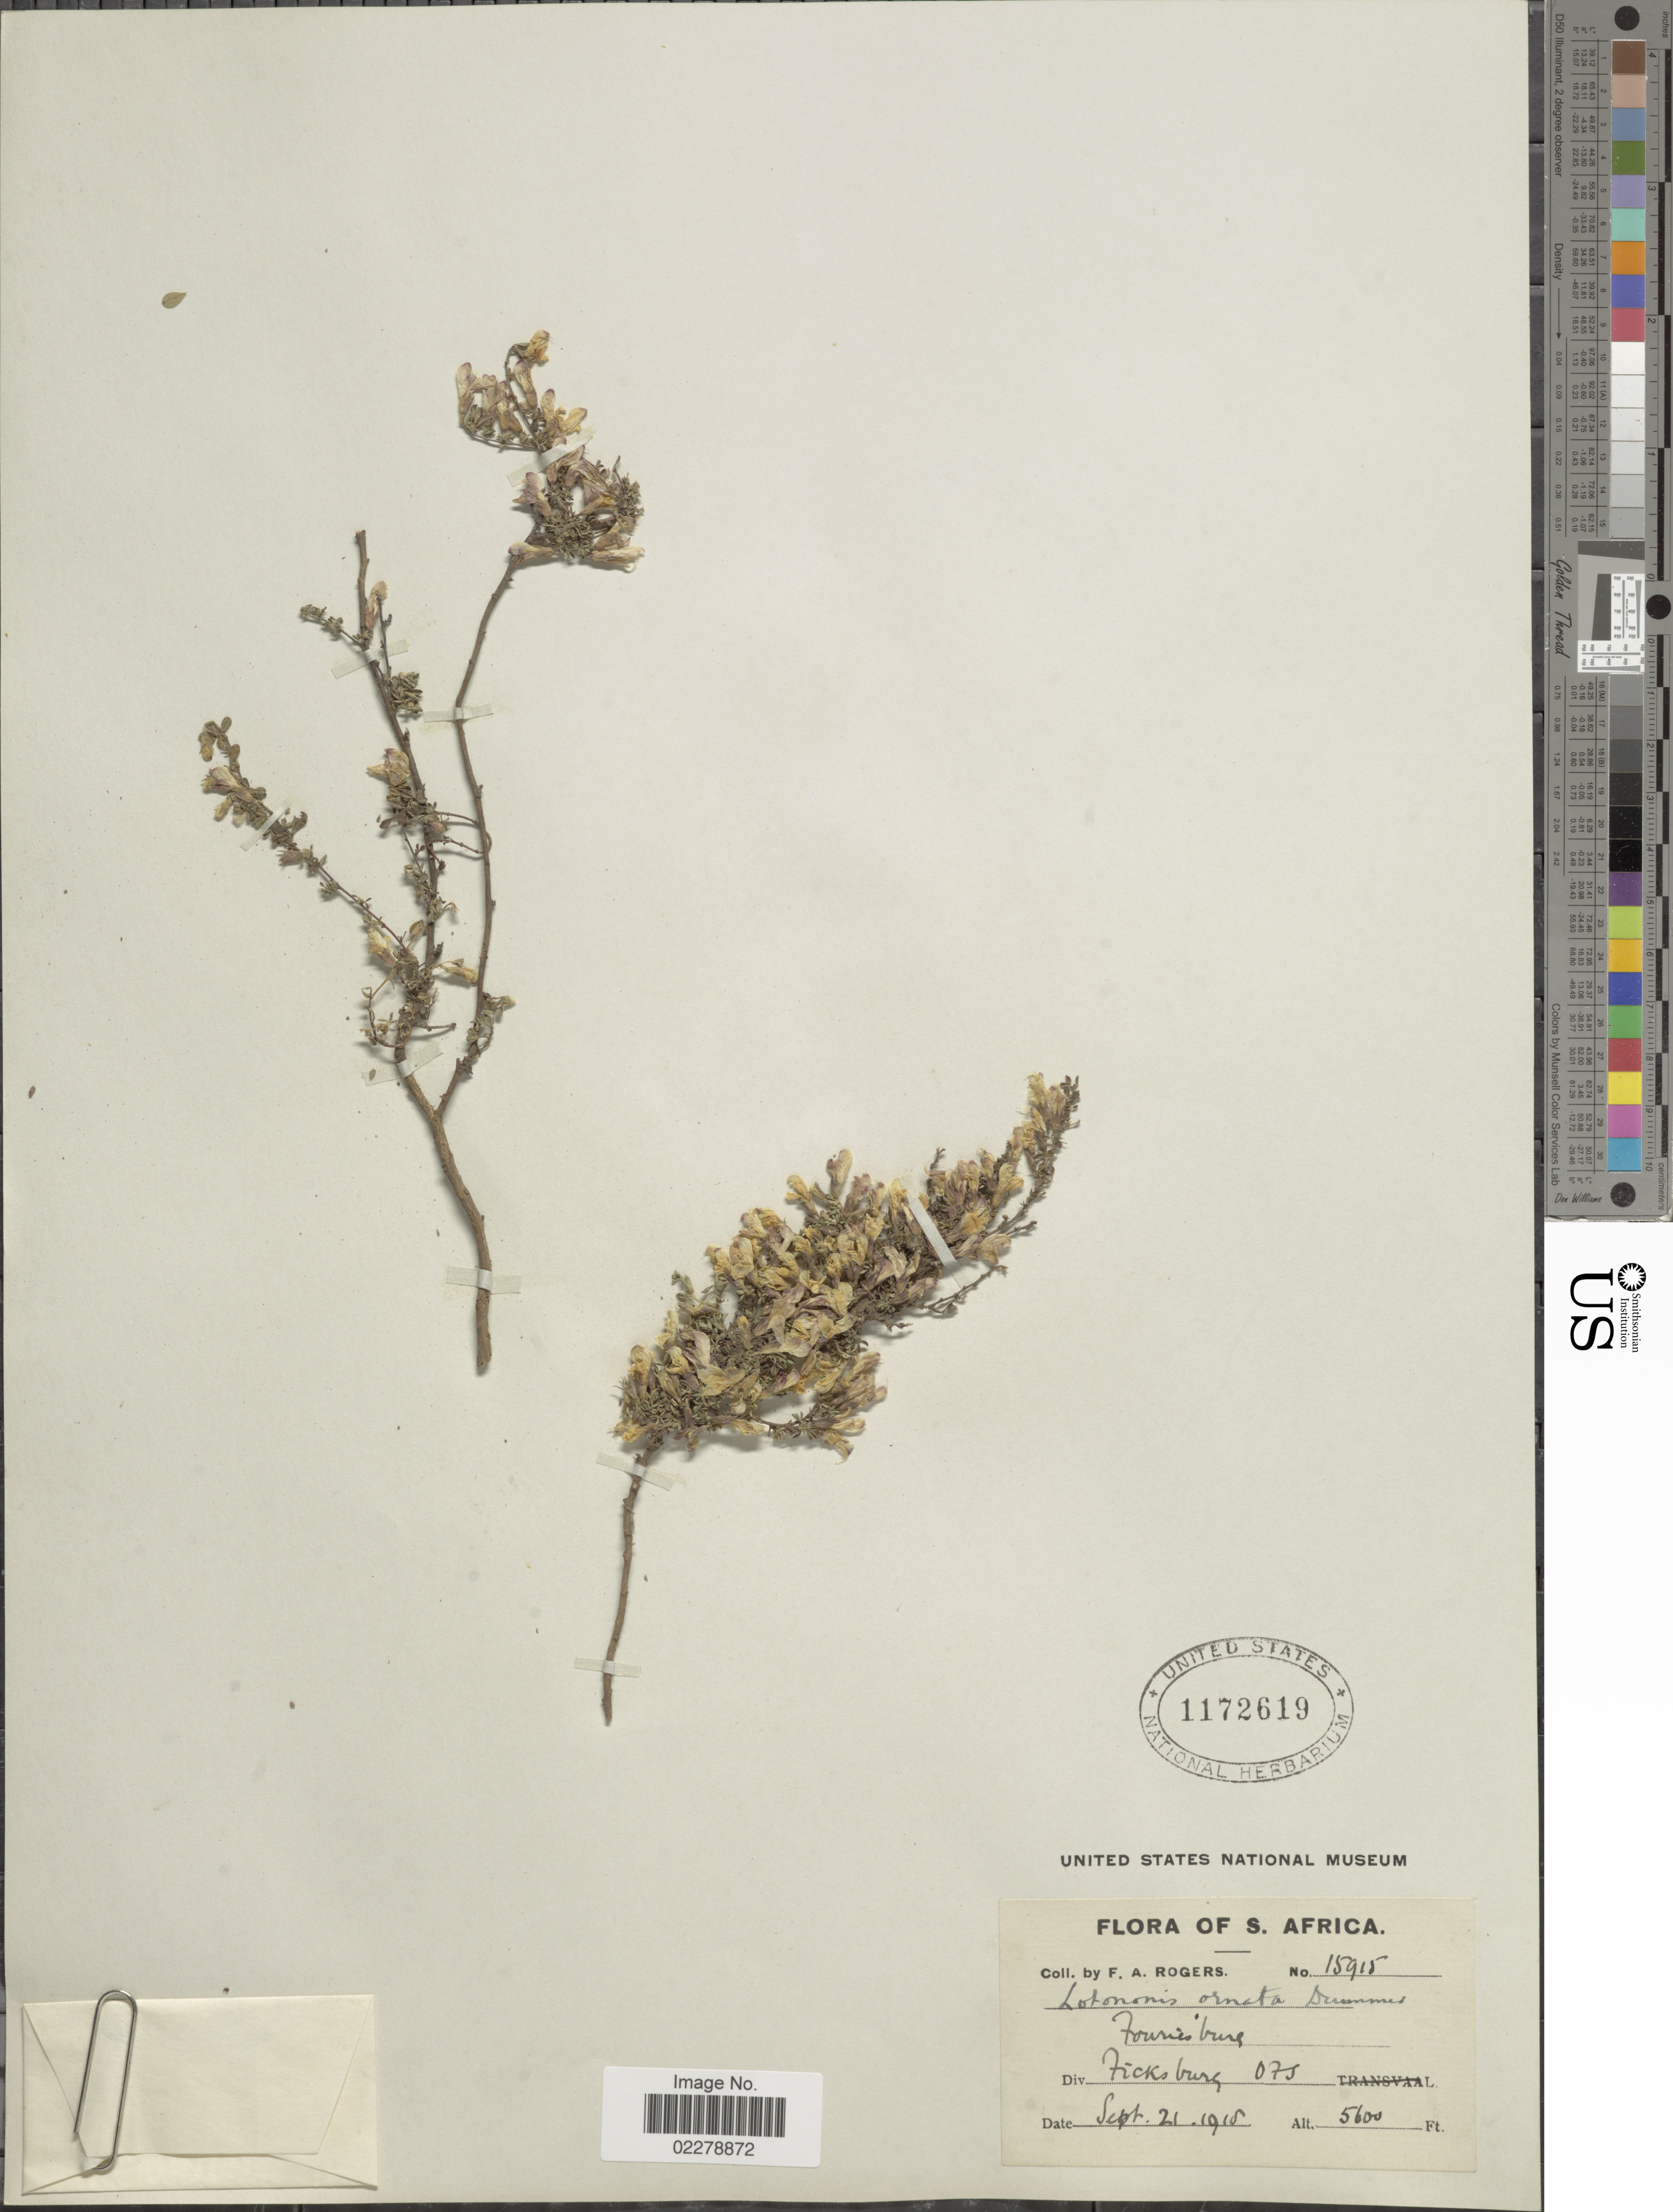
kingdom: Plantae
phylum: Tracheophyta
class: Magnoliopsida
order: Fabales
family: Fabaceae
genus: Lotononis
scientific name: Lotononis ornata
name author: Dümmer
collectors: F. A. Rogers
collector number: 15915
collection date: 1918-09-21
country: South Africa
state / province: Free State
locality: Fouriesburg, Div. Ficksburg, OFS [Orange Free State]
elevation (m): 1707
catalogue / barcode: US 1172619